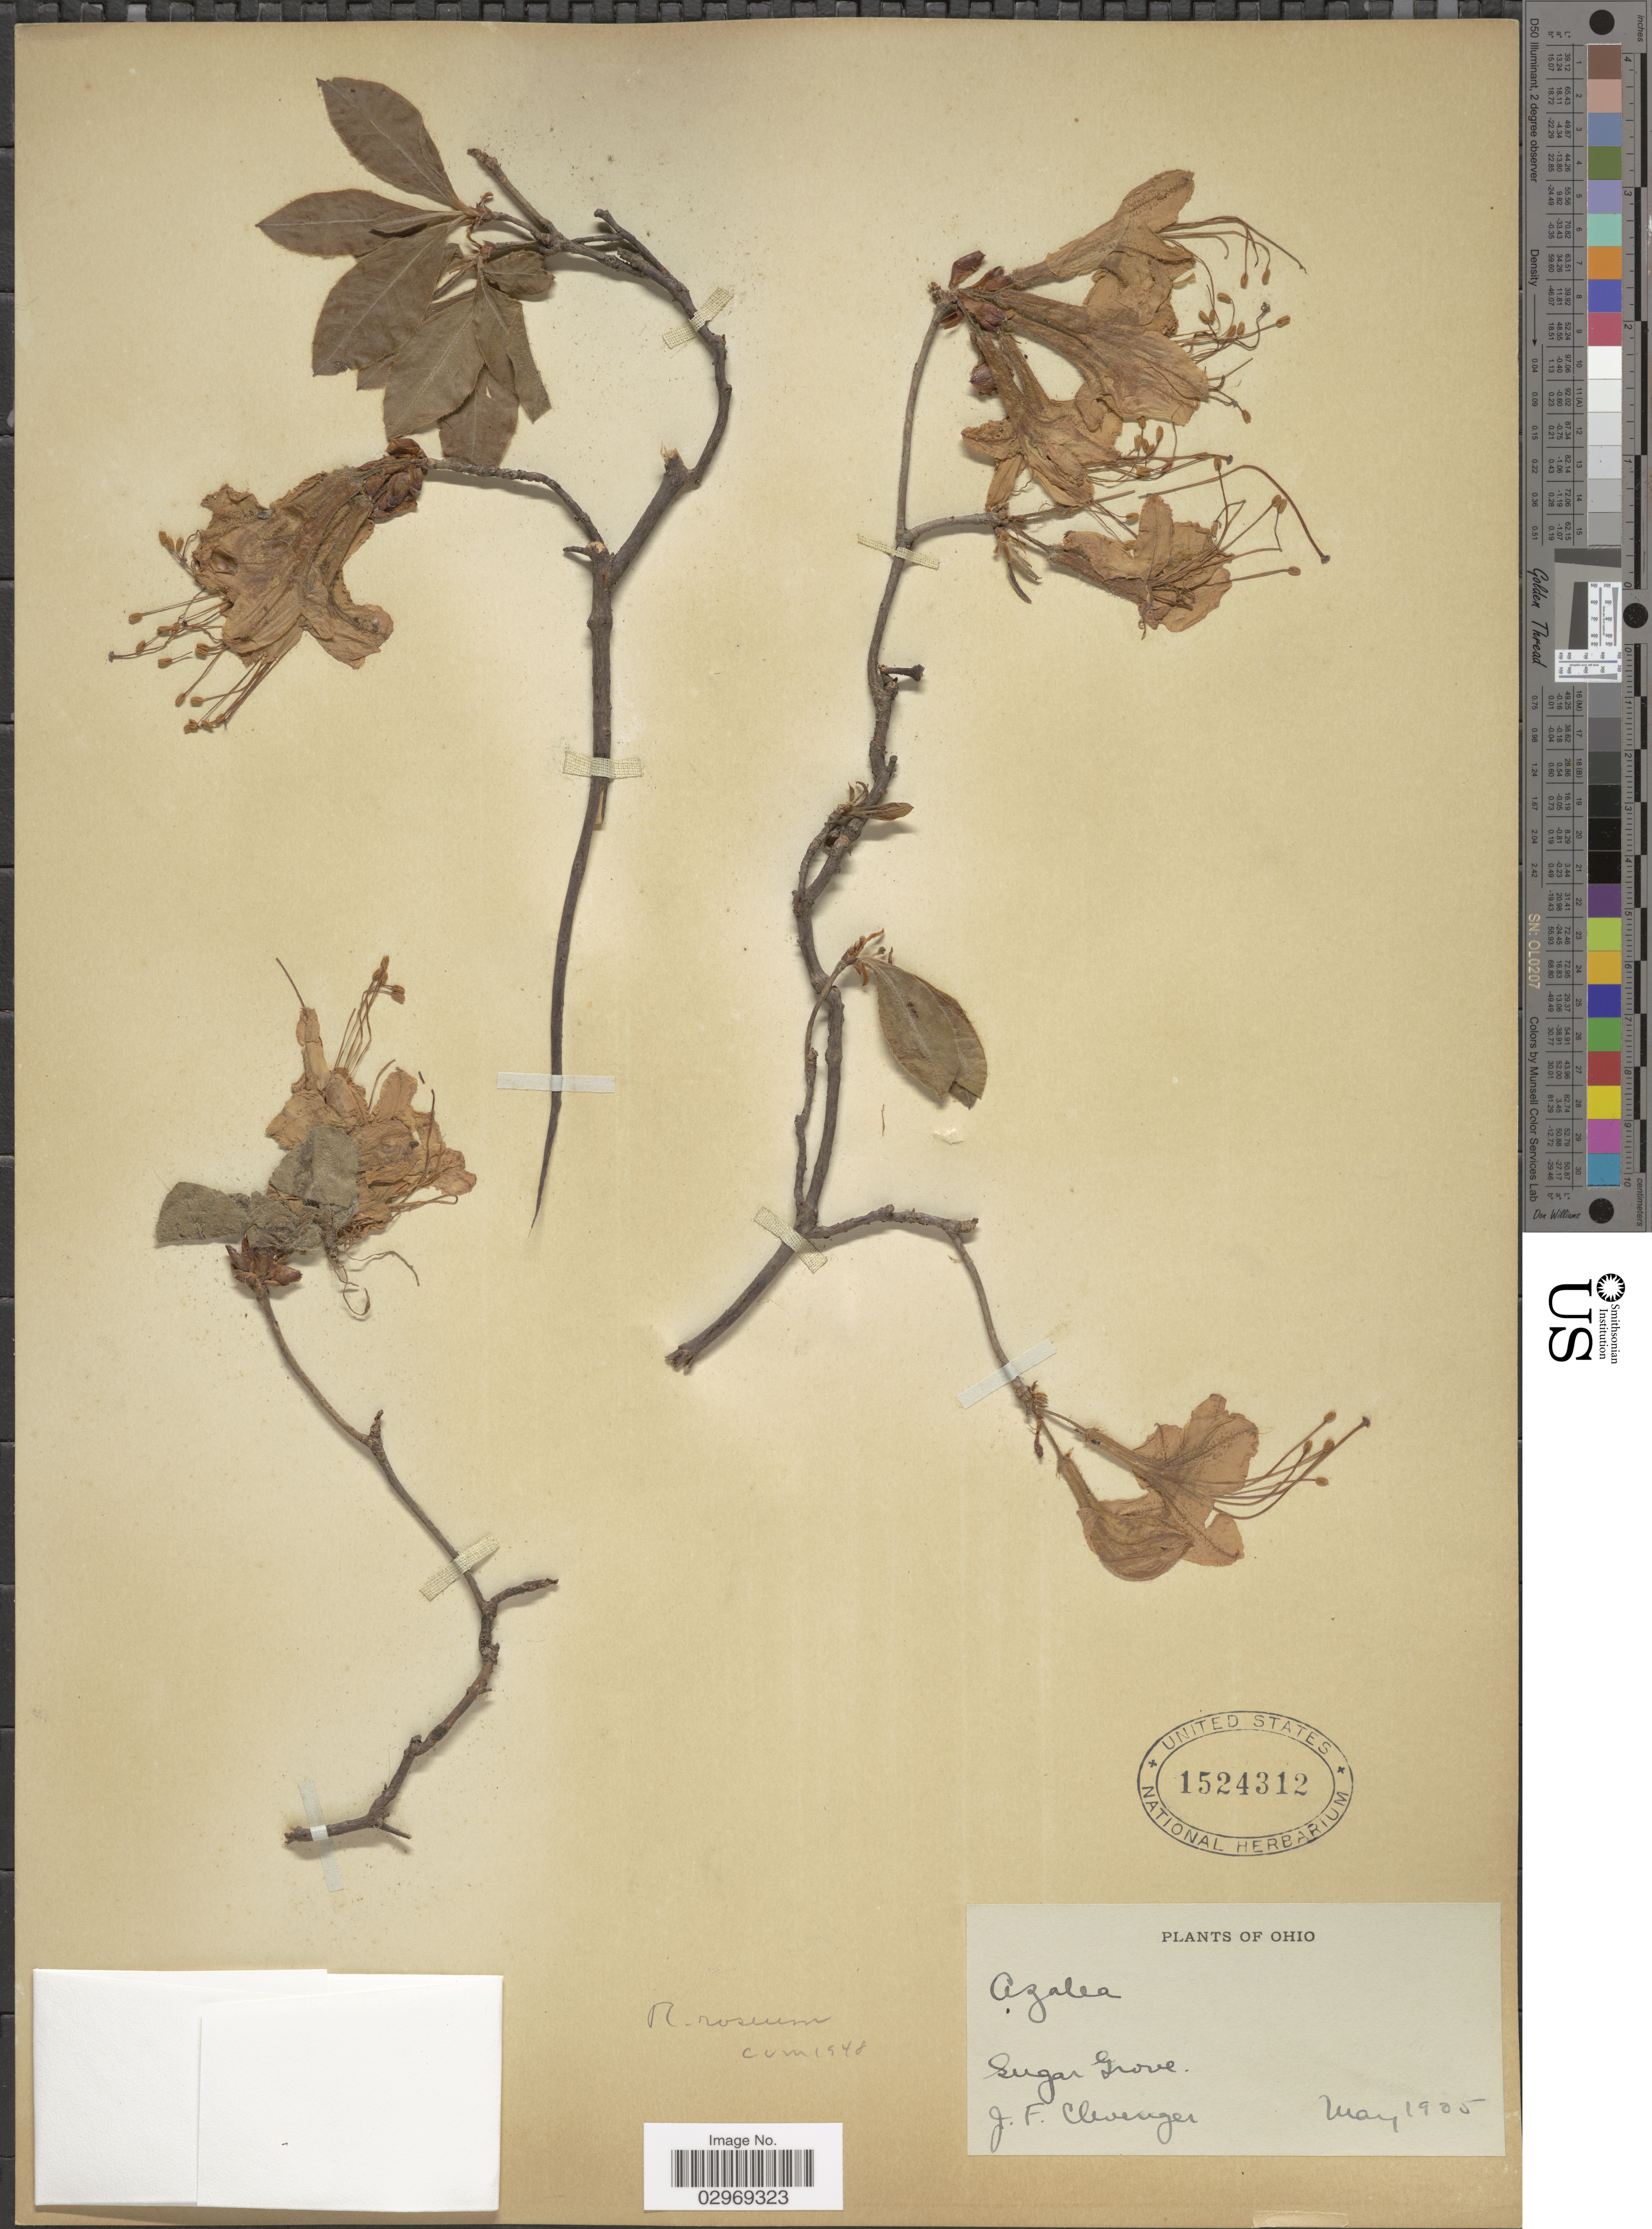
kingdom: Plantae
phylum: Tracheophyta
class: Magnoliopsida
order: Ericales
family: Ericaceae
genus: Rhododendron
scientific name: Rhododendron roseum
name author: (Loisel.) Rehder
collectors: J. F. Clevenger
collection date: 1905-05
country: United States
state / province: Ohio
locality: Sugar Grove.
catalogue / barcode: US 1524312